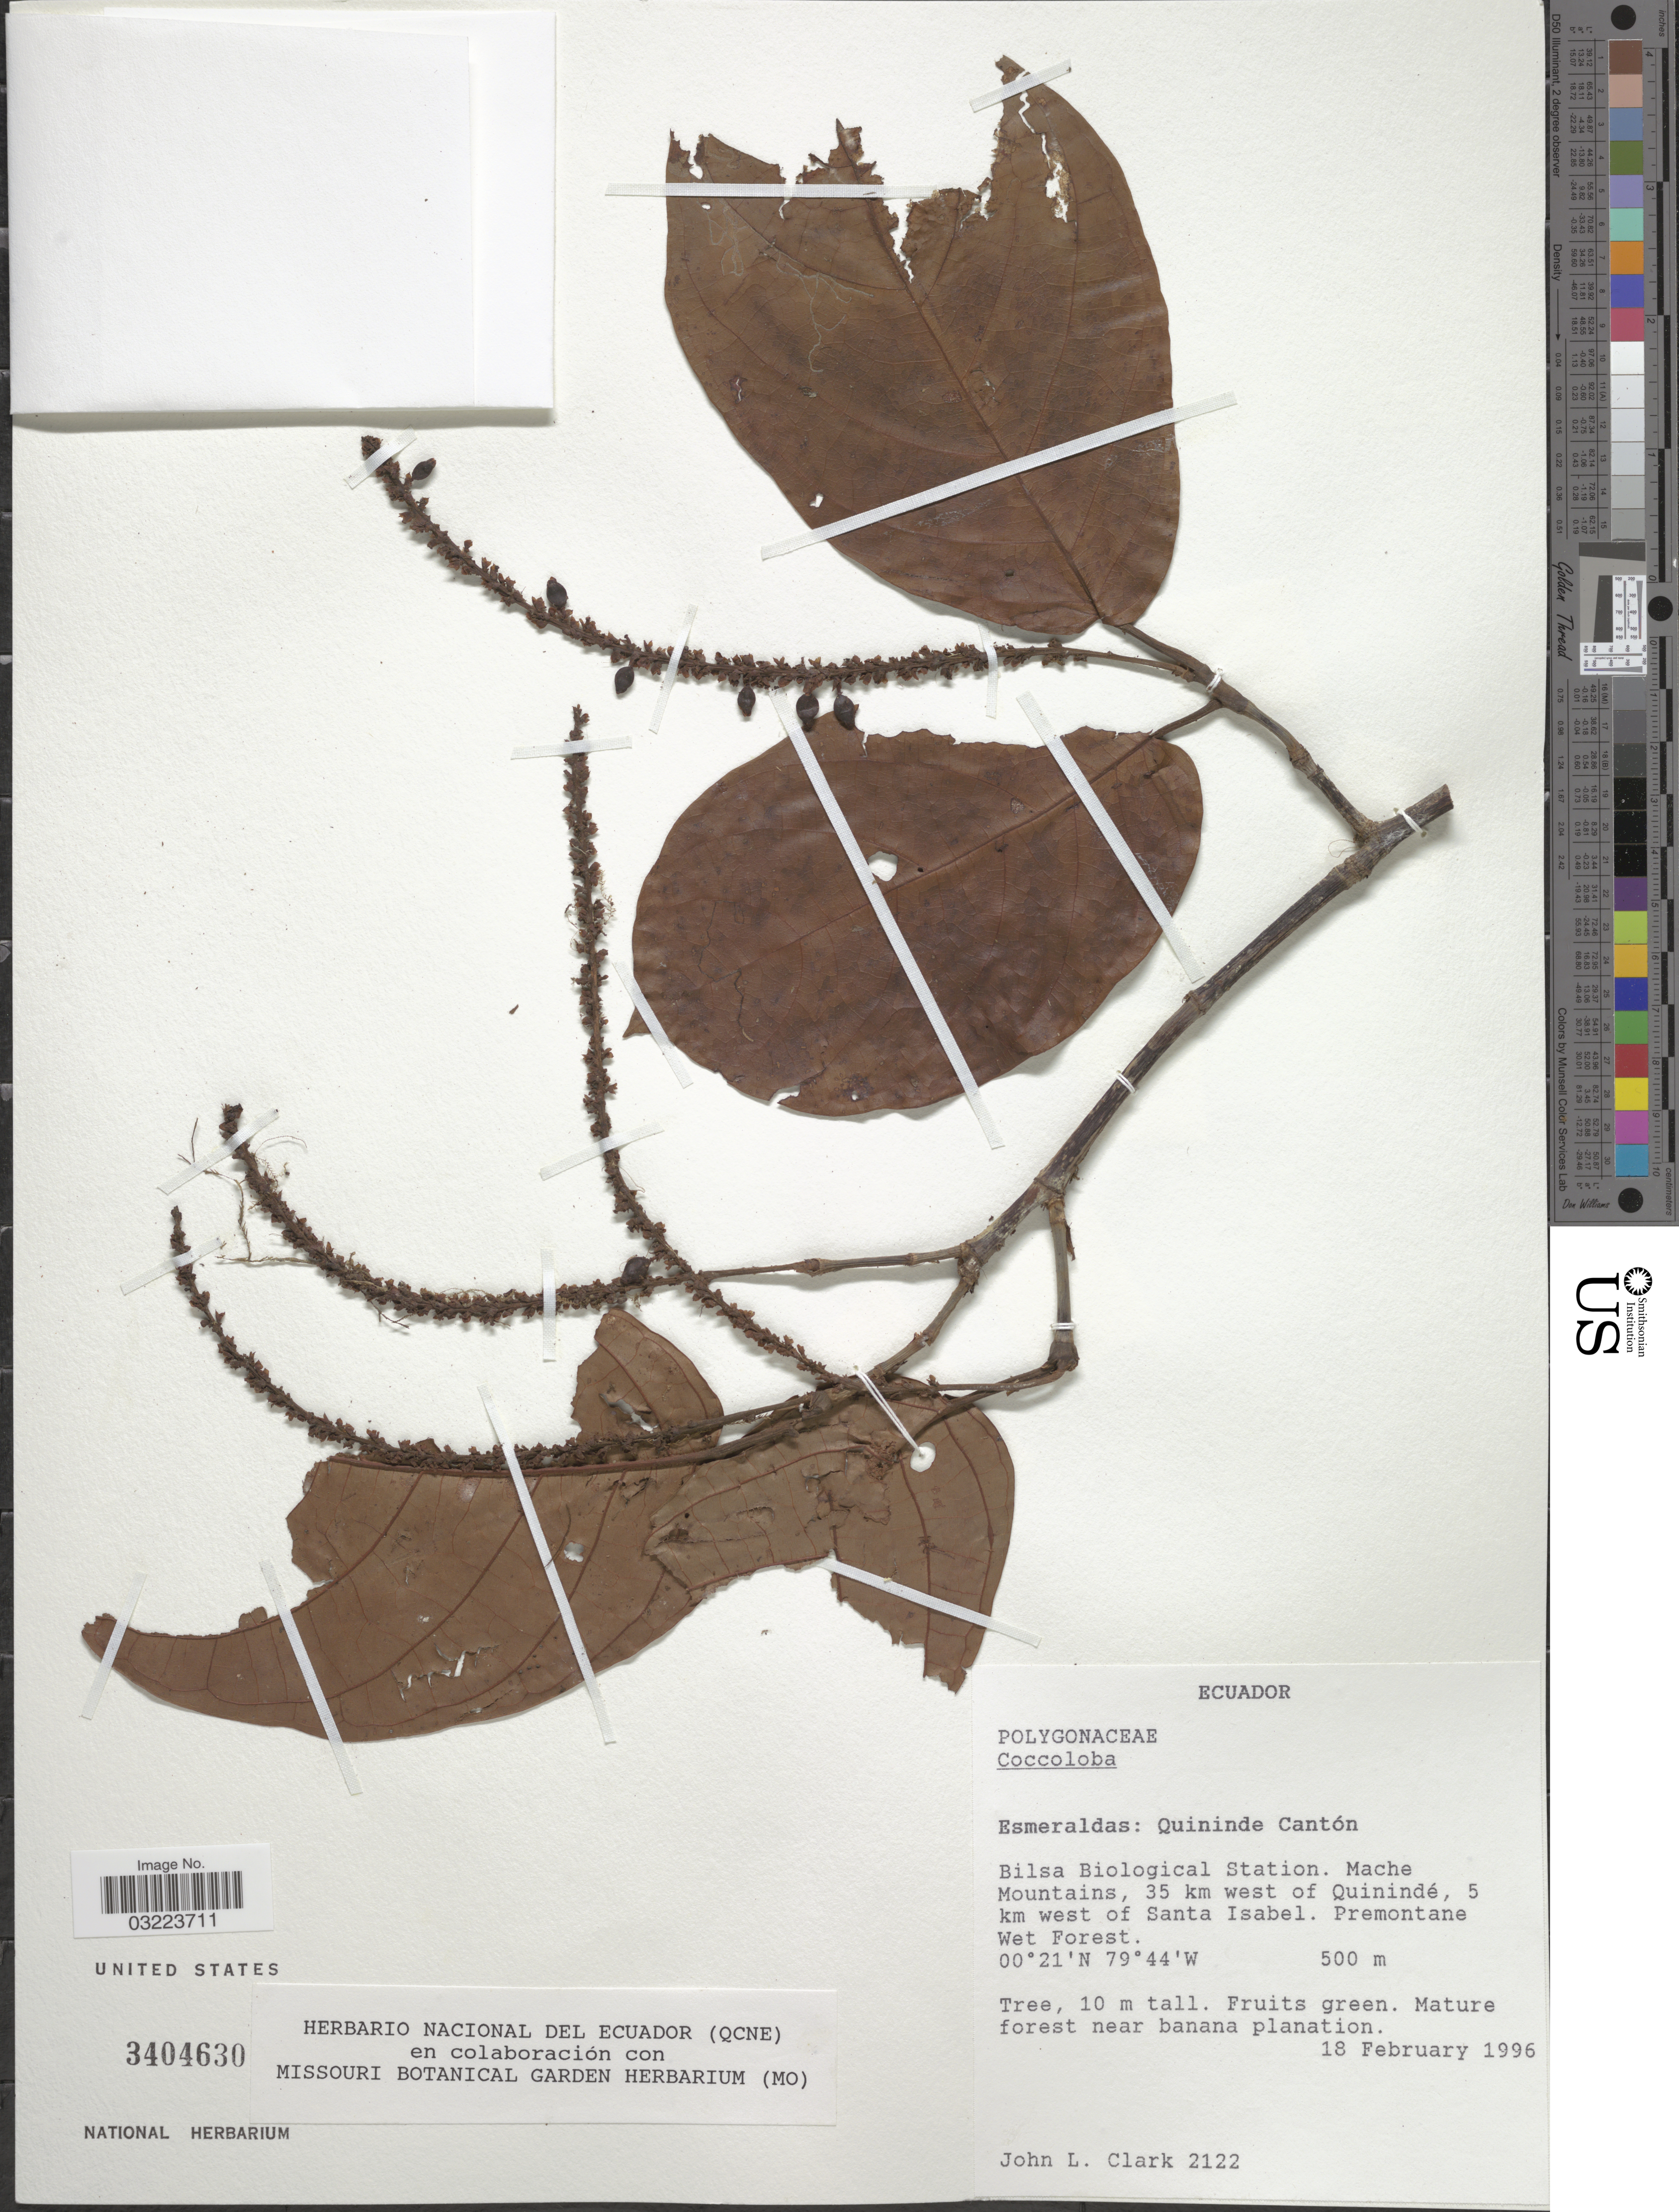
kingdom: Plantae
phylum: Tracheophyta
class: Magnoliopsida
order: Caryophyllales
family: Polygonaceae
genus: Coccoloba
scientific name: Coccoloba sp.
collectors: J. L. Clark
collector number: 2122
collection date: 1996-02-18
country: Ecuador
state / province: Esmeraldas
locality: Quininde Cantón. Bilsa Biological Station. Mache Mountains, 35 km west of Quinindé 5 km west of Santa Isabel.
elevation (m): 500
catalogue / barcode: US 3404630